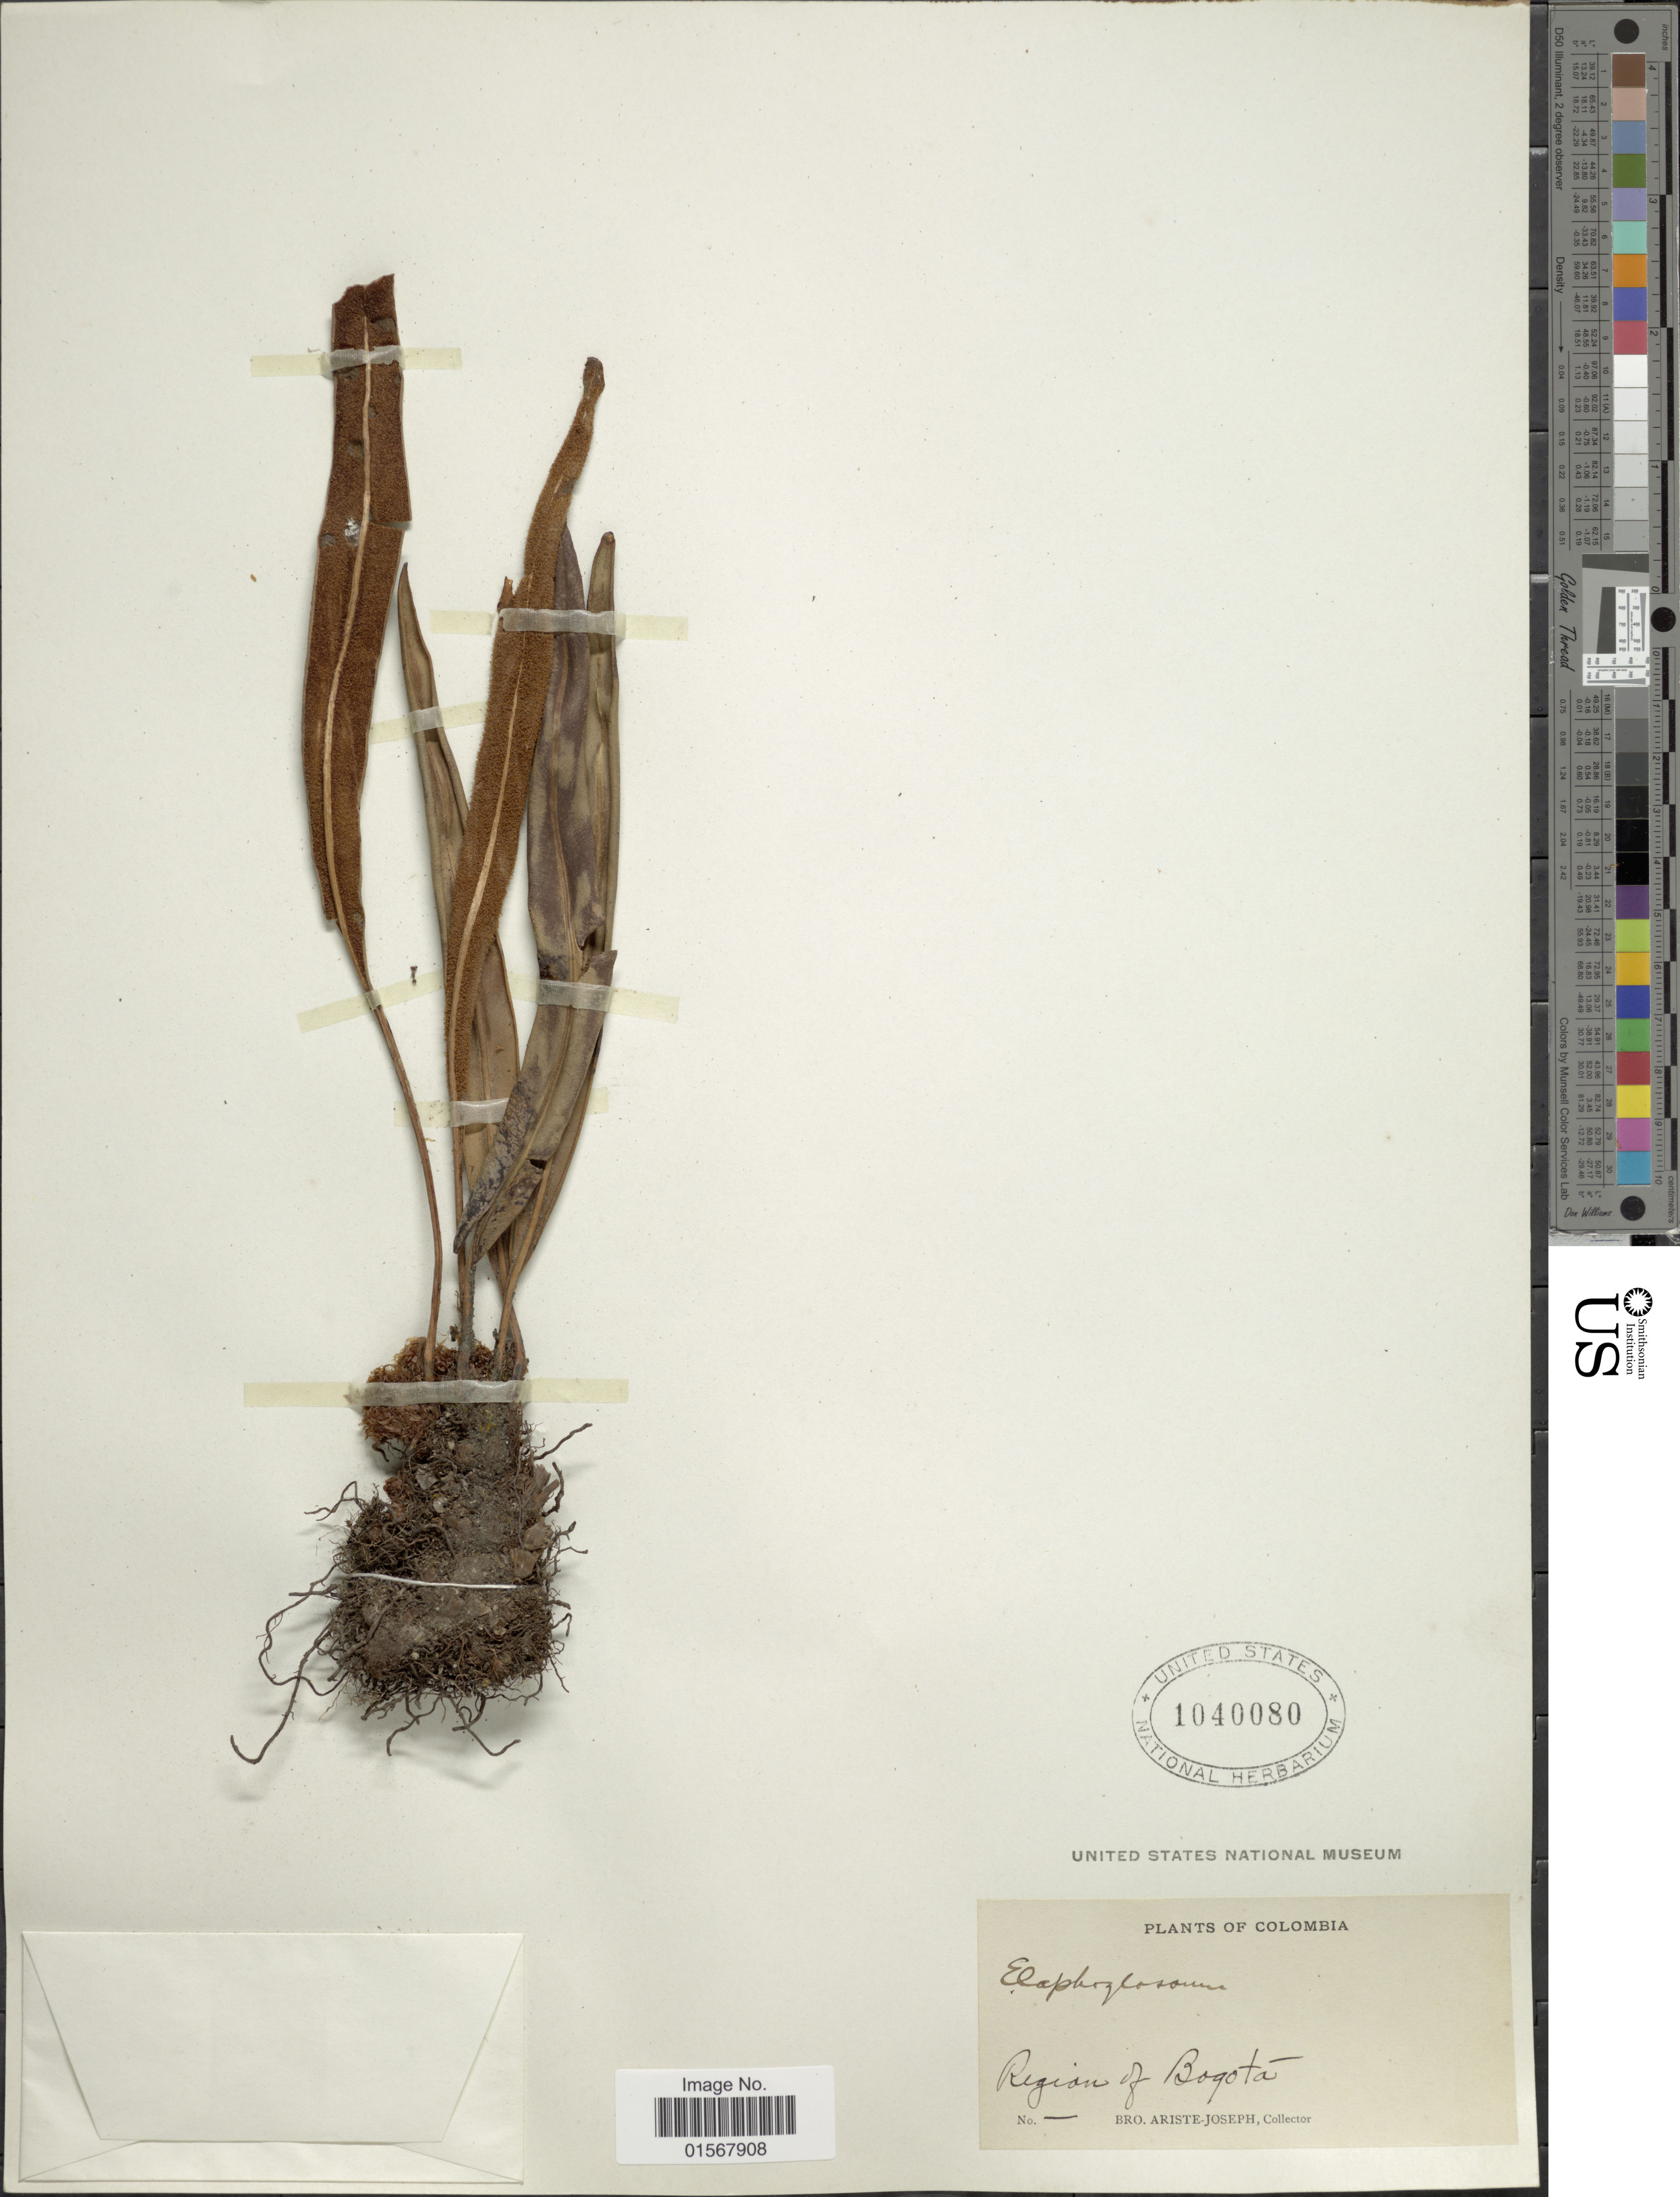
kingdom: Plantae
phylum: Tracheophyta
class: Polypodiopsida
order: Polypodiales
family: Dryopteridaceae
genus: Elaphoglossum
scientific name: Elaphoglossum sp.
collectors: Bro. Ariste-Joseph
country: Colombia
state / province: Bogota D.C.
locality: Region of Bogota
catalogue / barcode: US 1040080